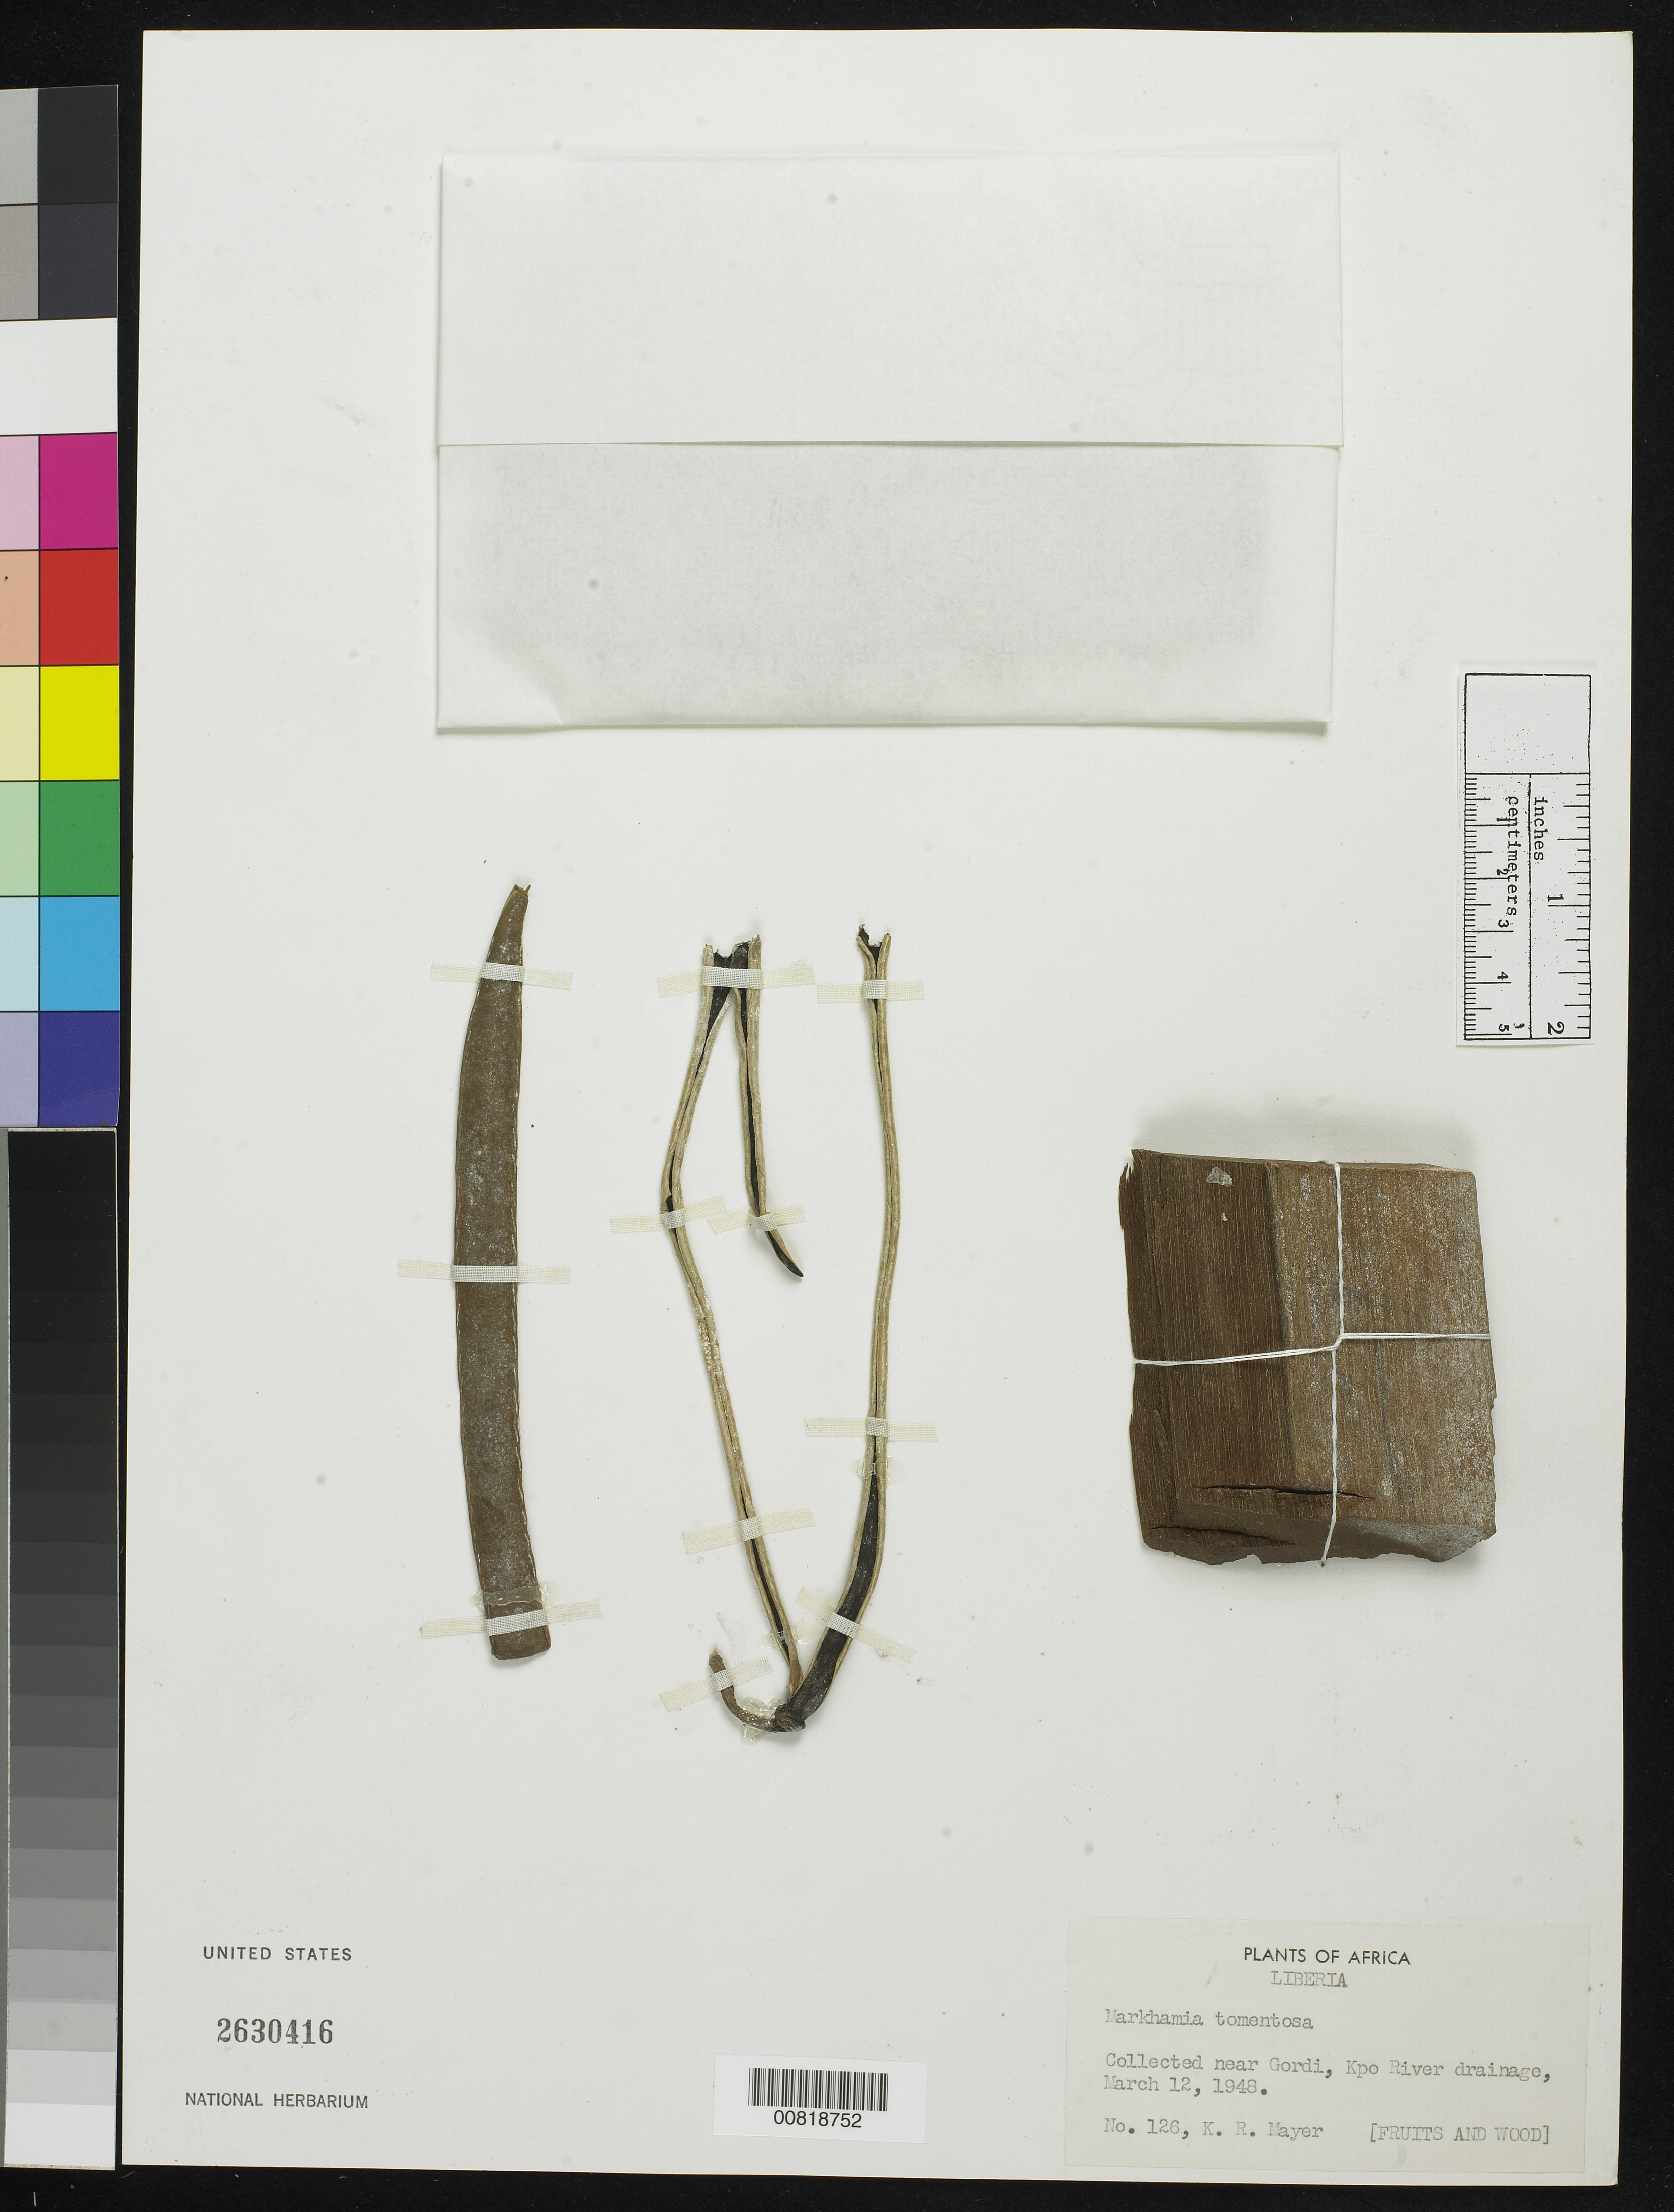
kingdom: Plantae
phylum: Tracheophyta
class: Magnoliopsida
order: Lamiales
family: Bignoniaceae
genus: Markhamia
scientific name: Markhamia tomentosa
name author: (Benth.) K. Schum. ex Engl.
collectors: K. R. Mayer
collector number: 126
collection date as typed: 12 Mar 1948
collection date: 1948-03-12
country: Liberia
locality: Kpo River drainage, near Gordi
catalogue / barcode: US 2630416